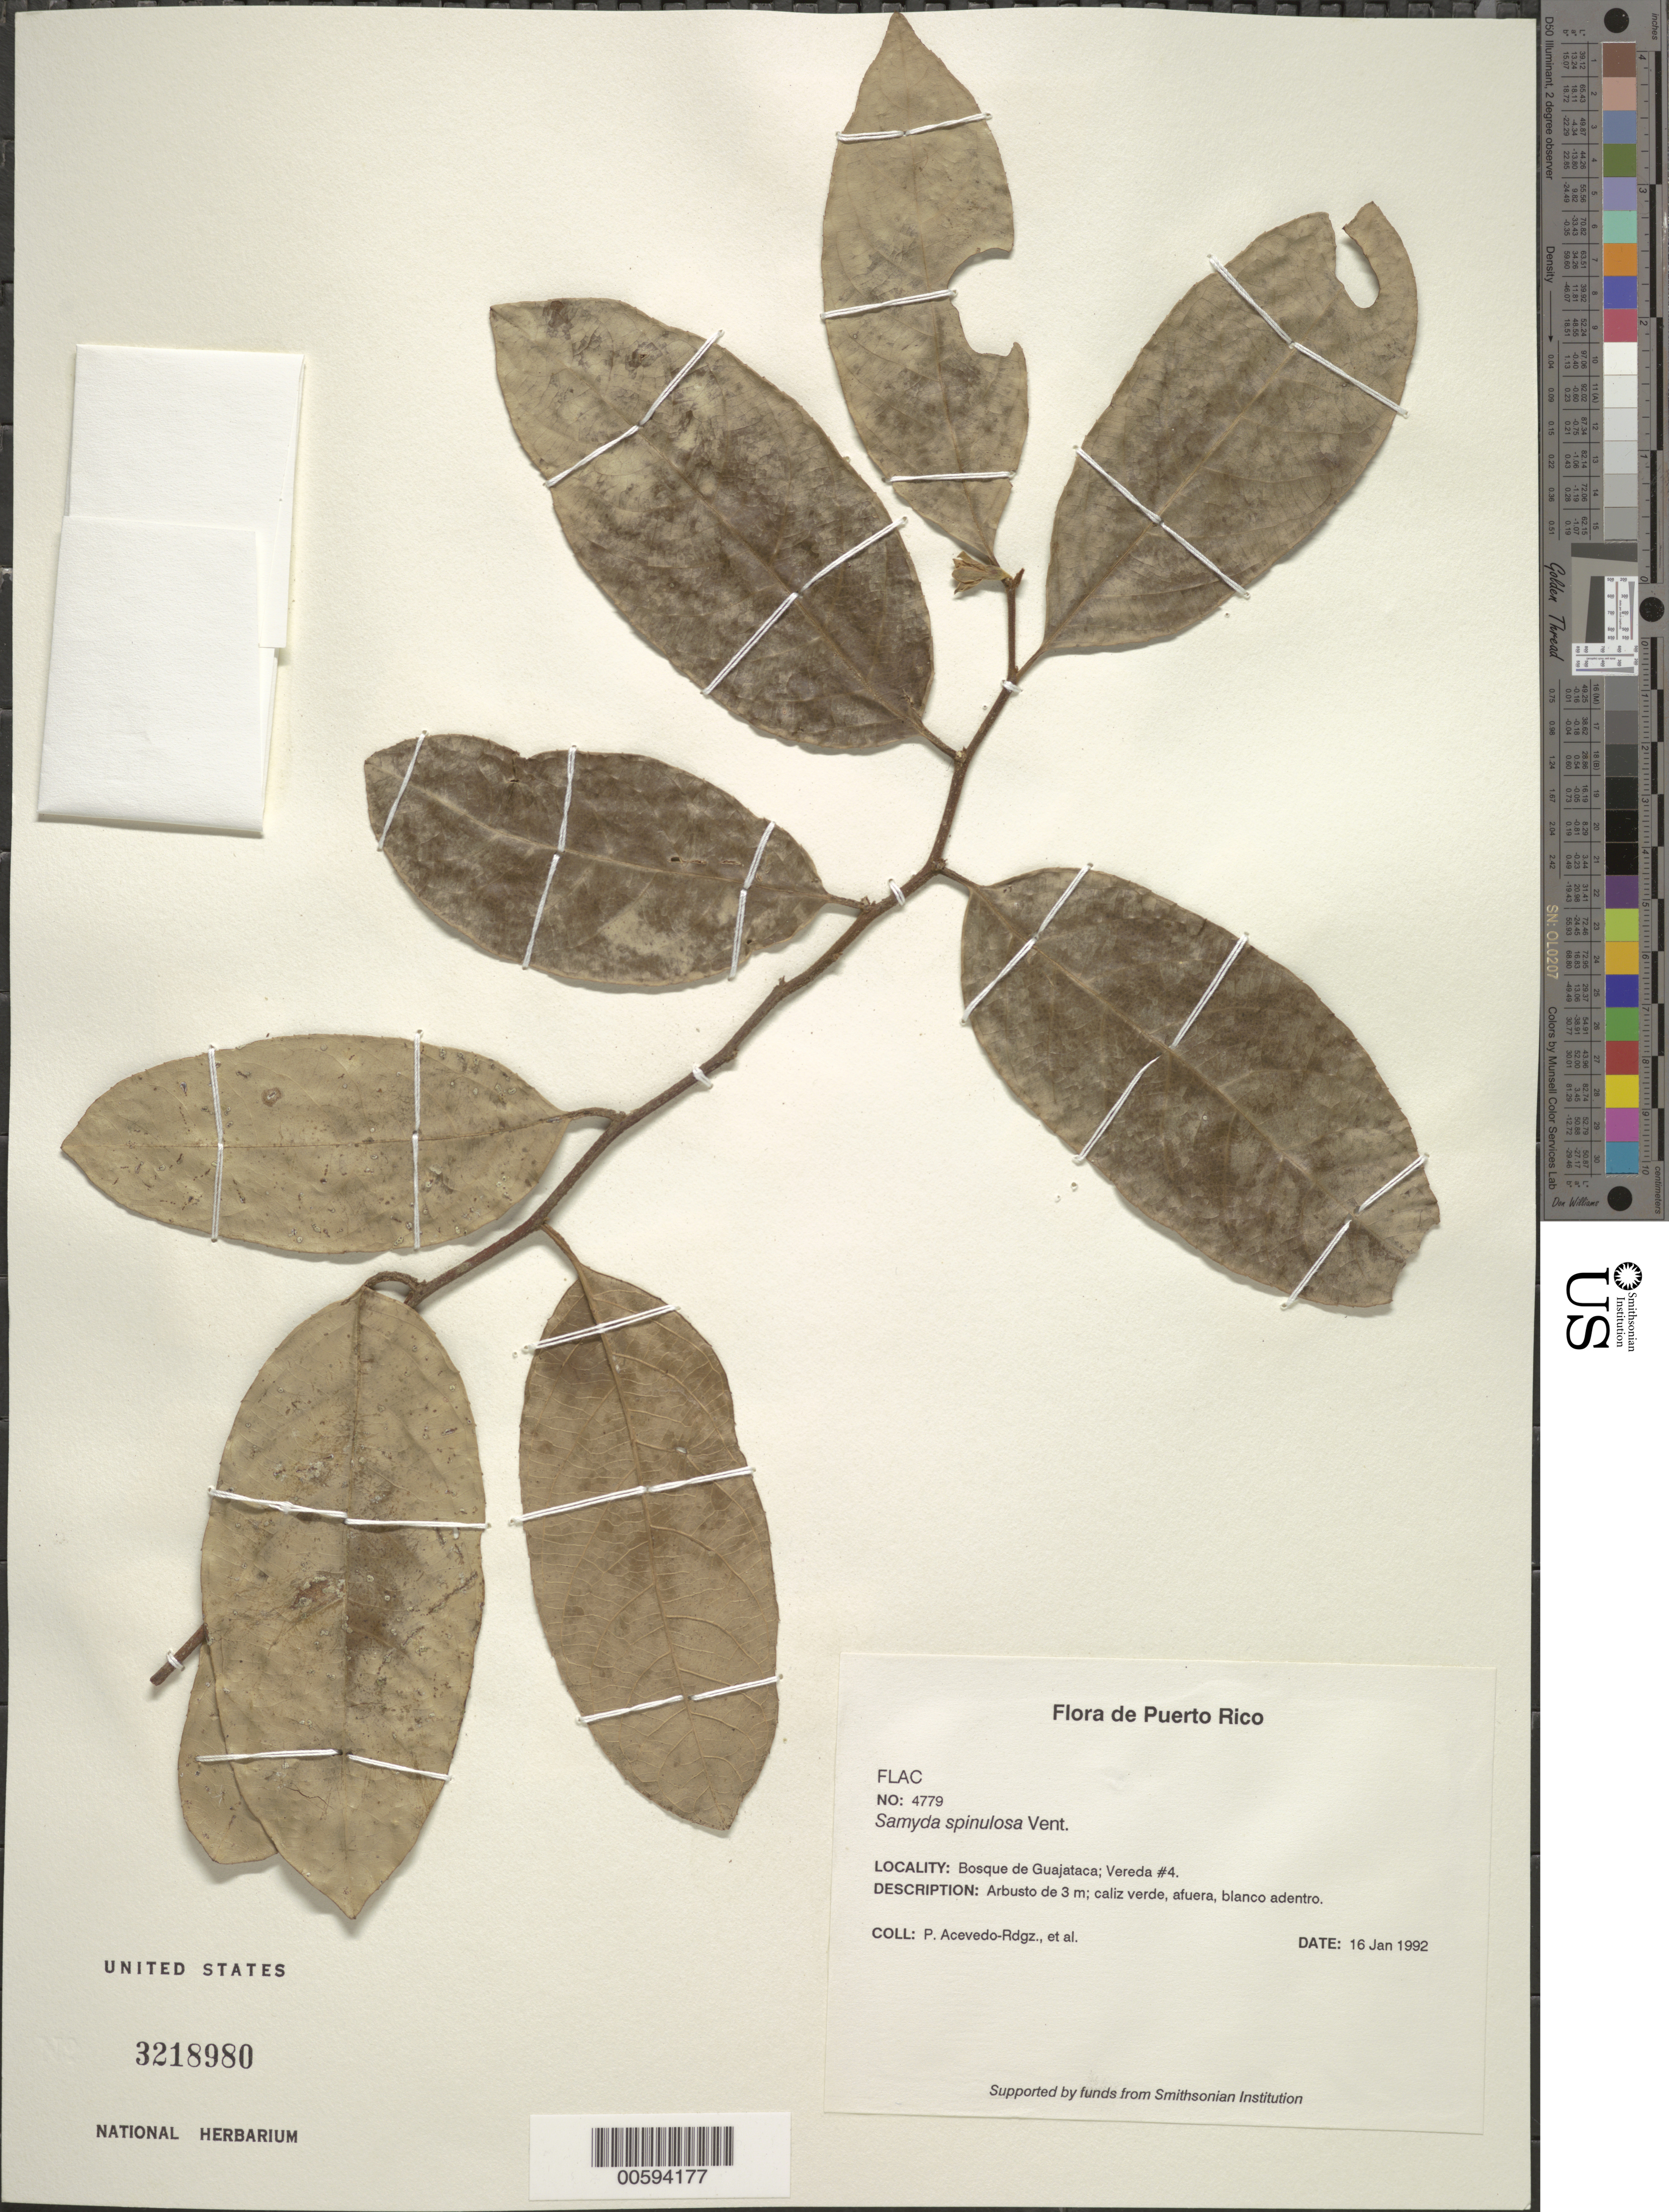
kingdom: Plantae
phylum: Tracheophyta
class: Magnoliopsida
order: Malpighiales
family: Salicaceae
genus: Casearia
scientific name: Casearia spinulosa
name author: (Vent.) T. Samar. & M.H. Alford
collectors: P. Acevedo-Rodr.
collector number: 4779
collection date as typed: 16 Jan 1992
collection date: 1992-01-16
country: Puerto Rico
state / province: Isabela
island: Puerto Rico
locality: Isabela; Bosque de Guajataca; Vereda #4.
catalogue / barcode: US 3218980